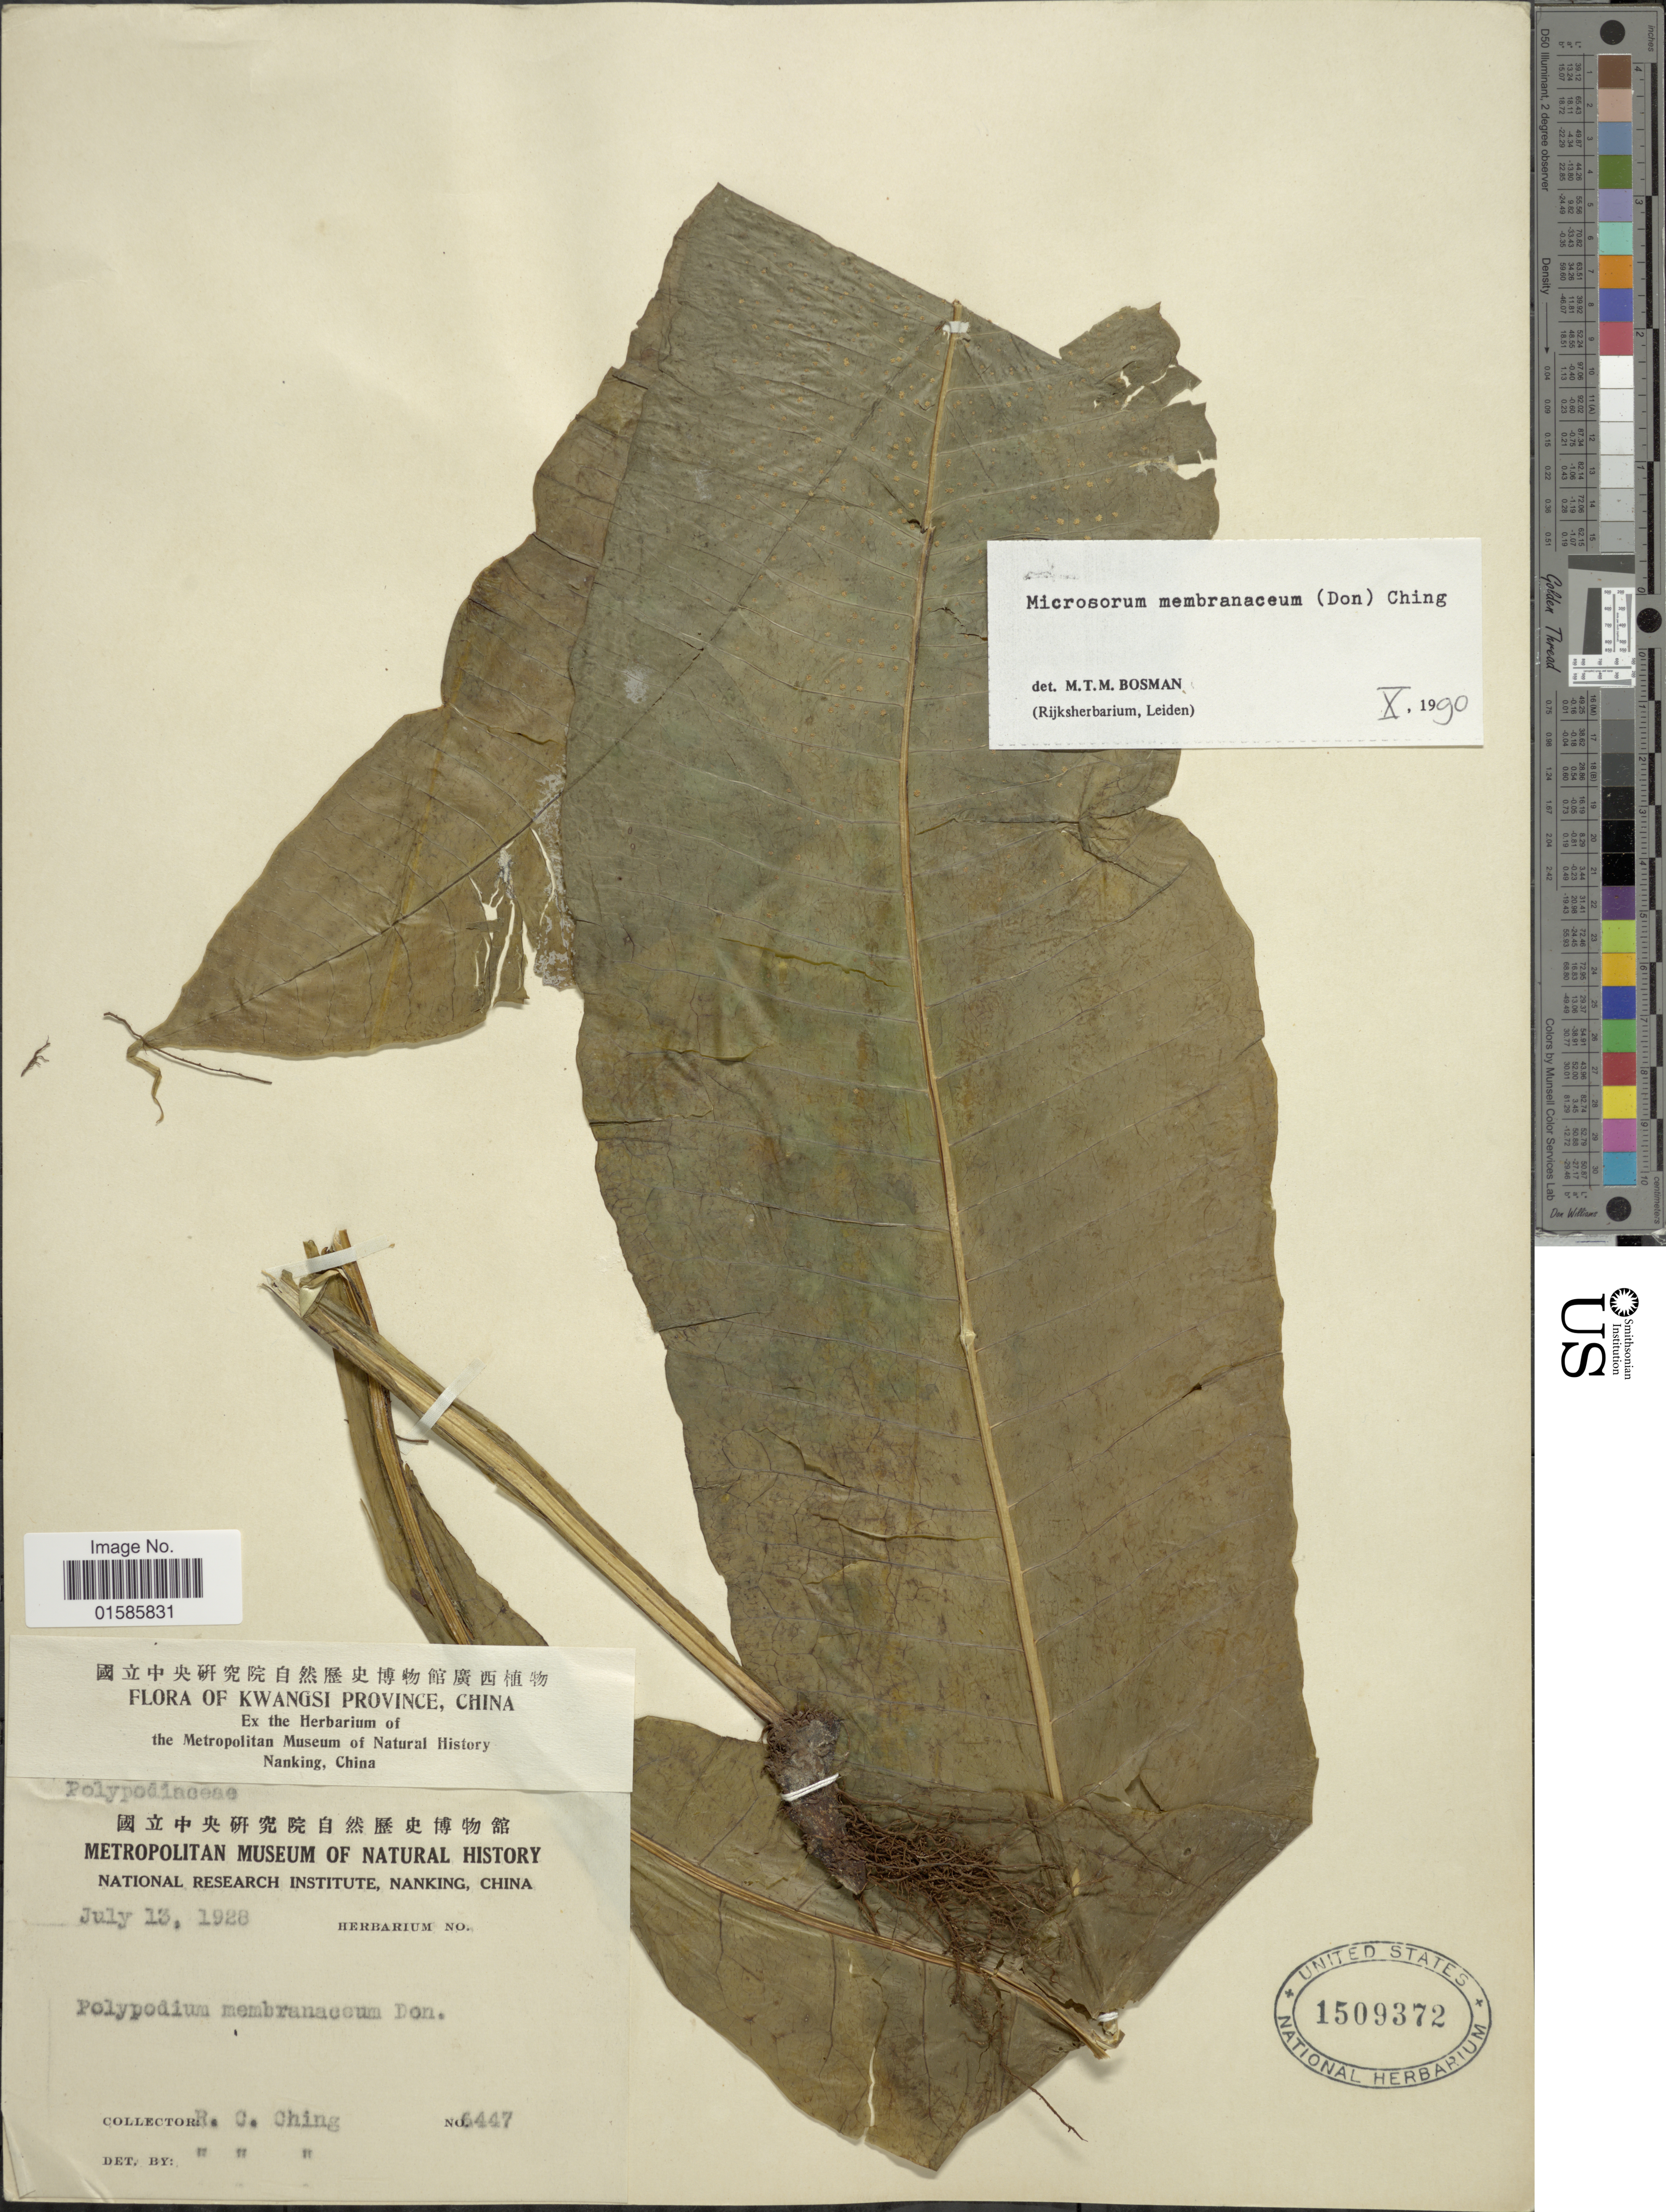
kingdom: Plantae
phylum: Tracheophyta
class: Polypodiopsida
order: Polypodiales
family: Polypodiaceae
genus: Microsorum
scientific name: Microsorum membranaceum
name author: (D. Don) Ching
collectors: R. C. Ching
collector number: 6447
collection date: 1928-07-13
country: China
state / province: Guangxi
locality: Kwangsi Province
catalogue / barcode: US 1509372